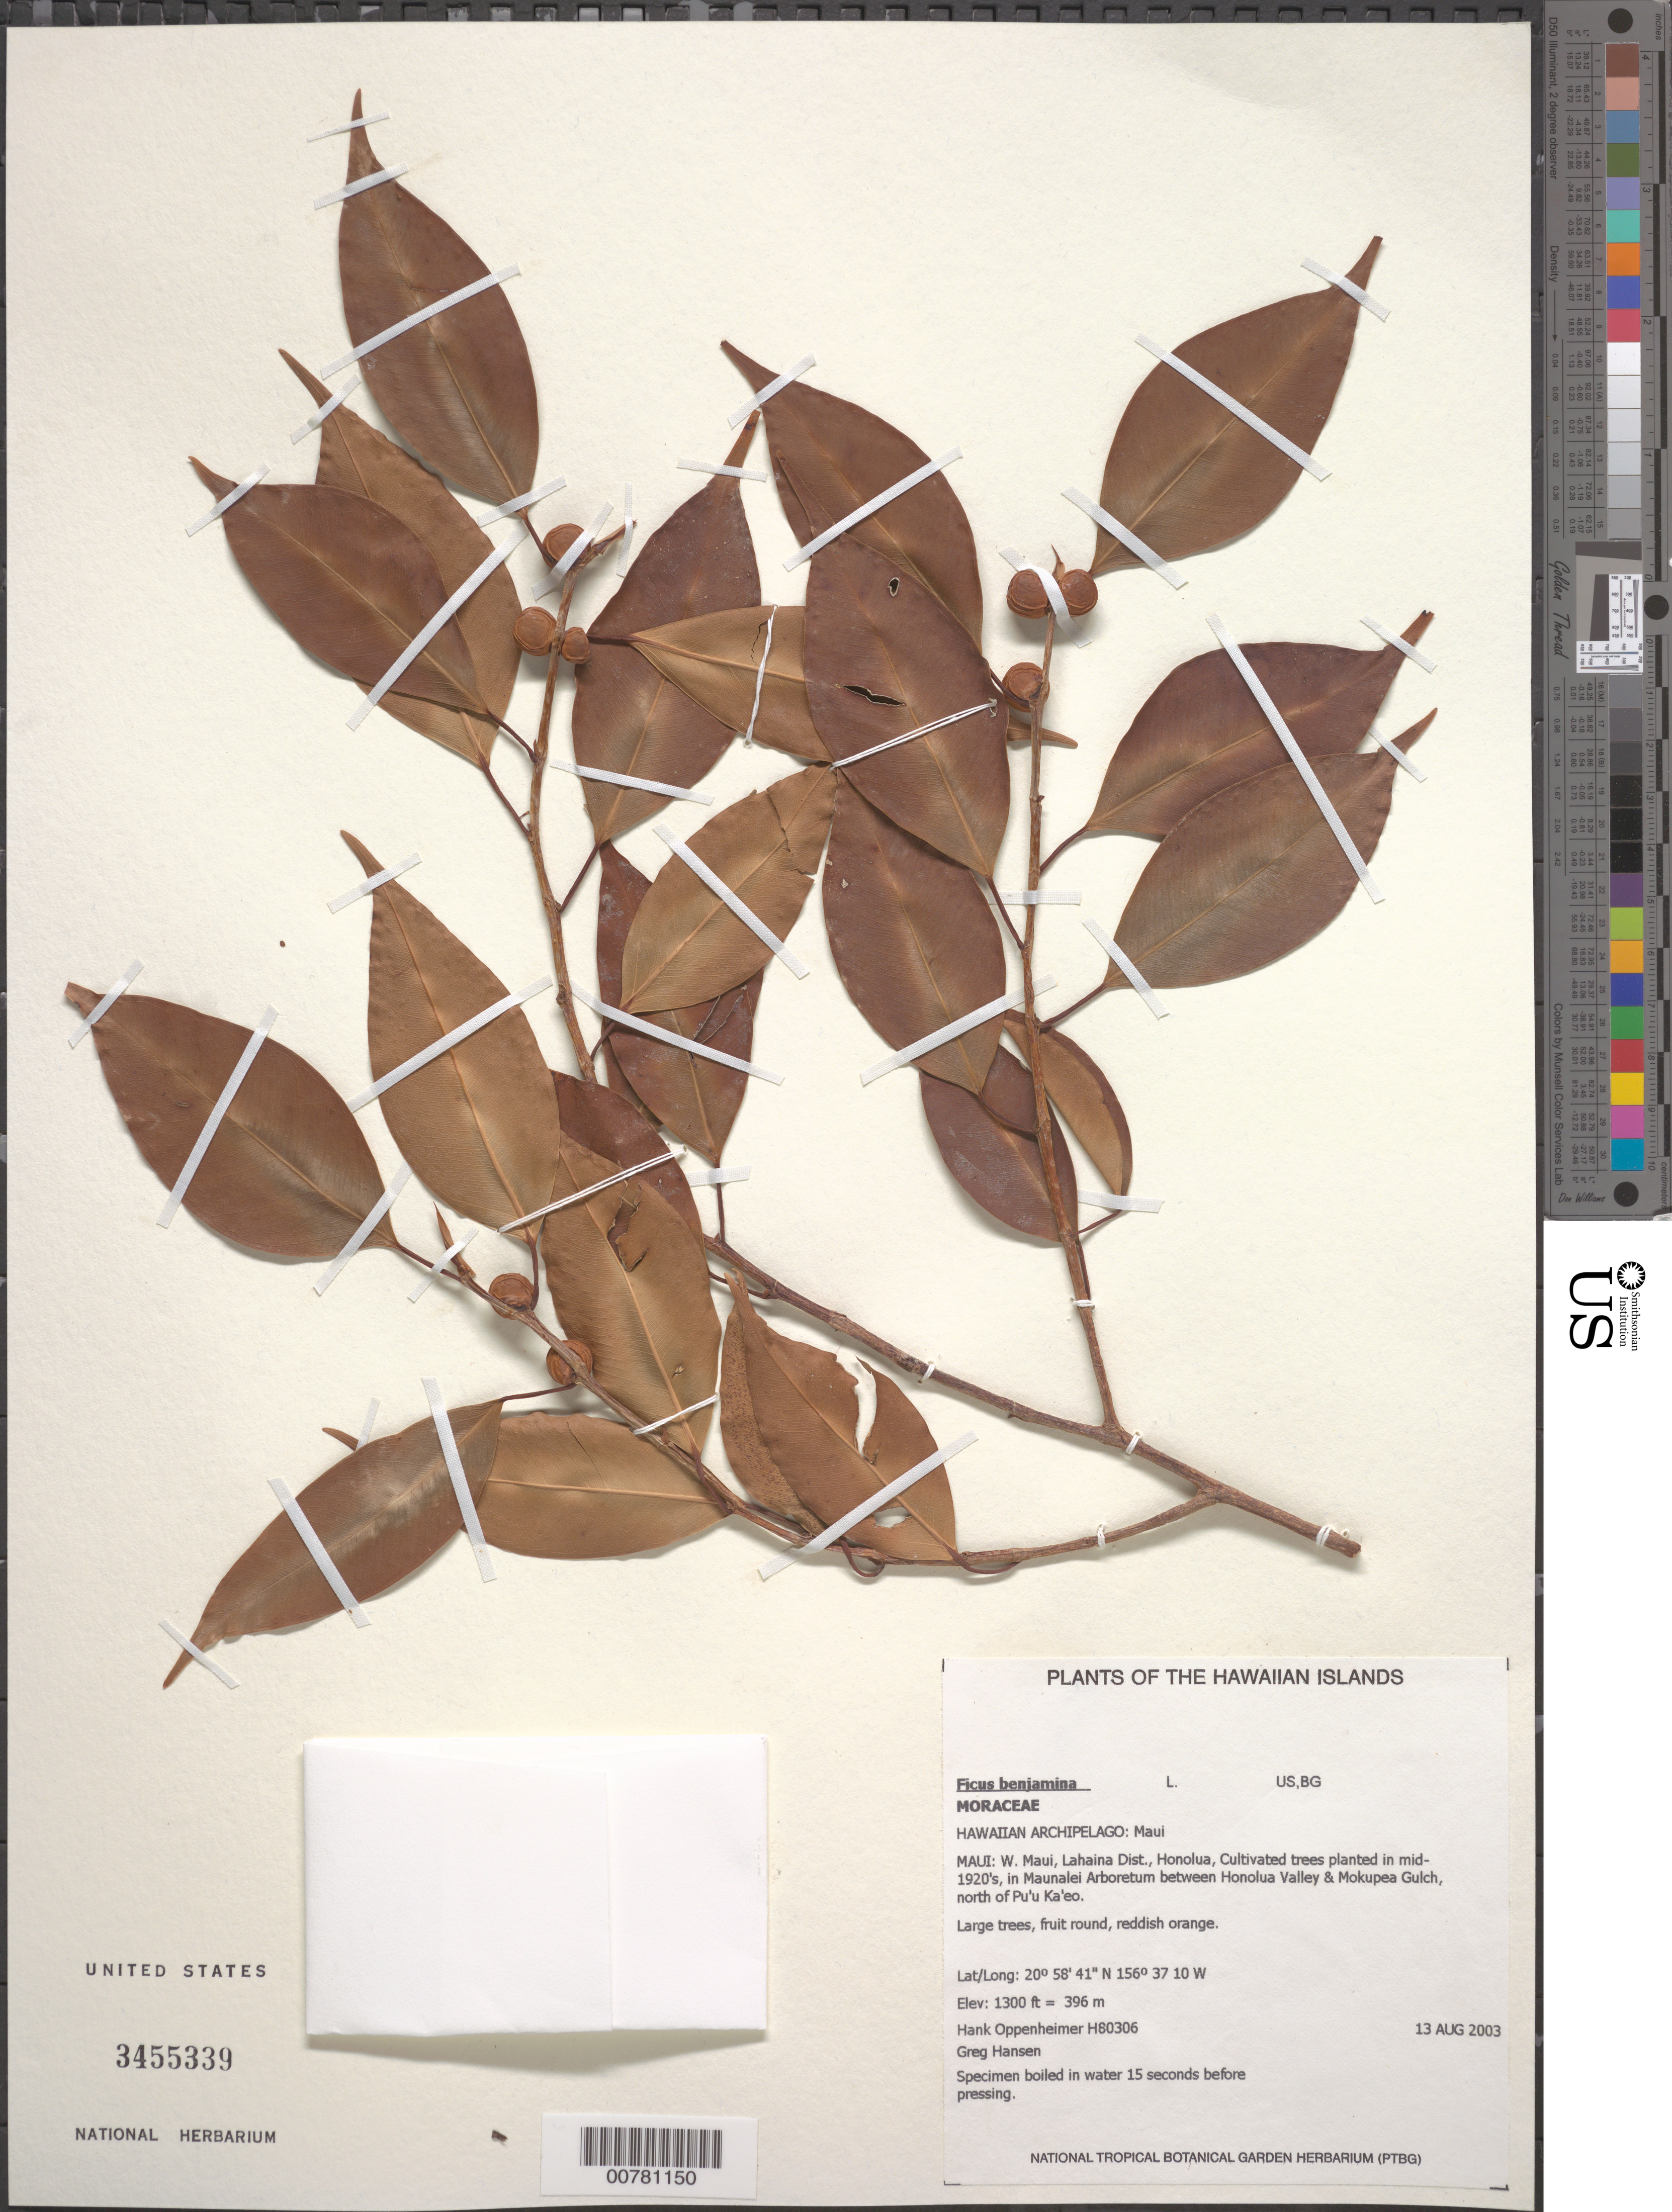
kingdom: Plantae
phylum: Tracheophyta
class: Magnoliopsida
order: Rosales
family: Moraceae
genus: Ficus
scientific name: Ficus benjamina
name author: L.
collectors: H. L. Oppenheimer & G. Hansen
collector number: H80306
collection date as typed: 13 Aug 2003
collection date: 2003-08-13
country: United States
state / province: Hawaii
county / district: Maui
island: Maui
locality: West Maui, Lahaina District, Honolua, in Maunalei Arboretum between Honolua Valley and Mokupea Gulch, north of Pu'u Ka'eo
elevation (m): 396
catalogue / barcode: US 3455339